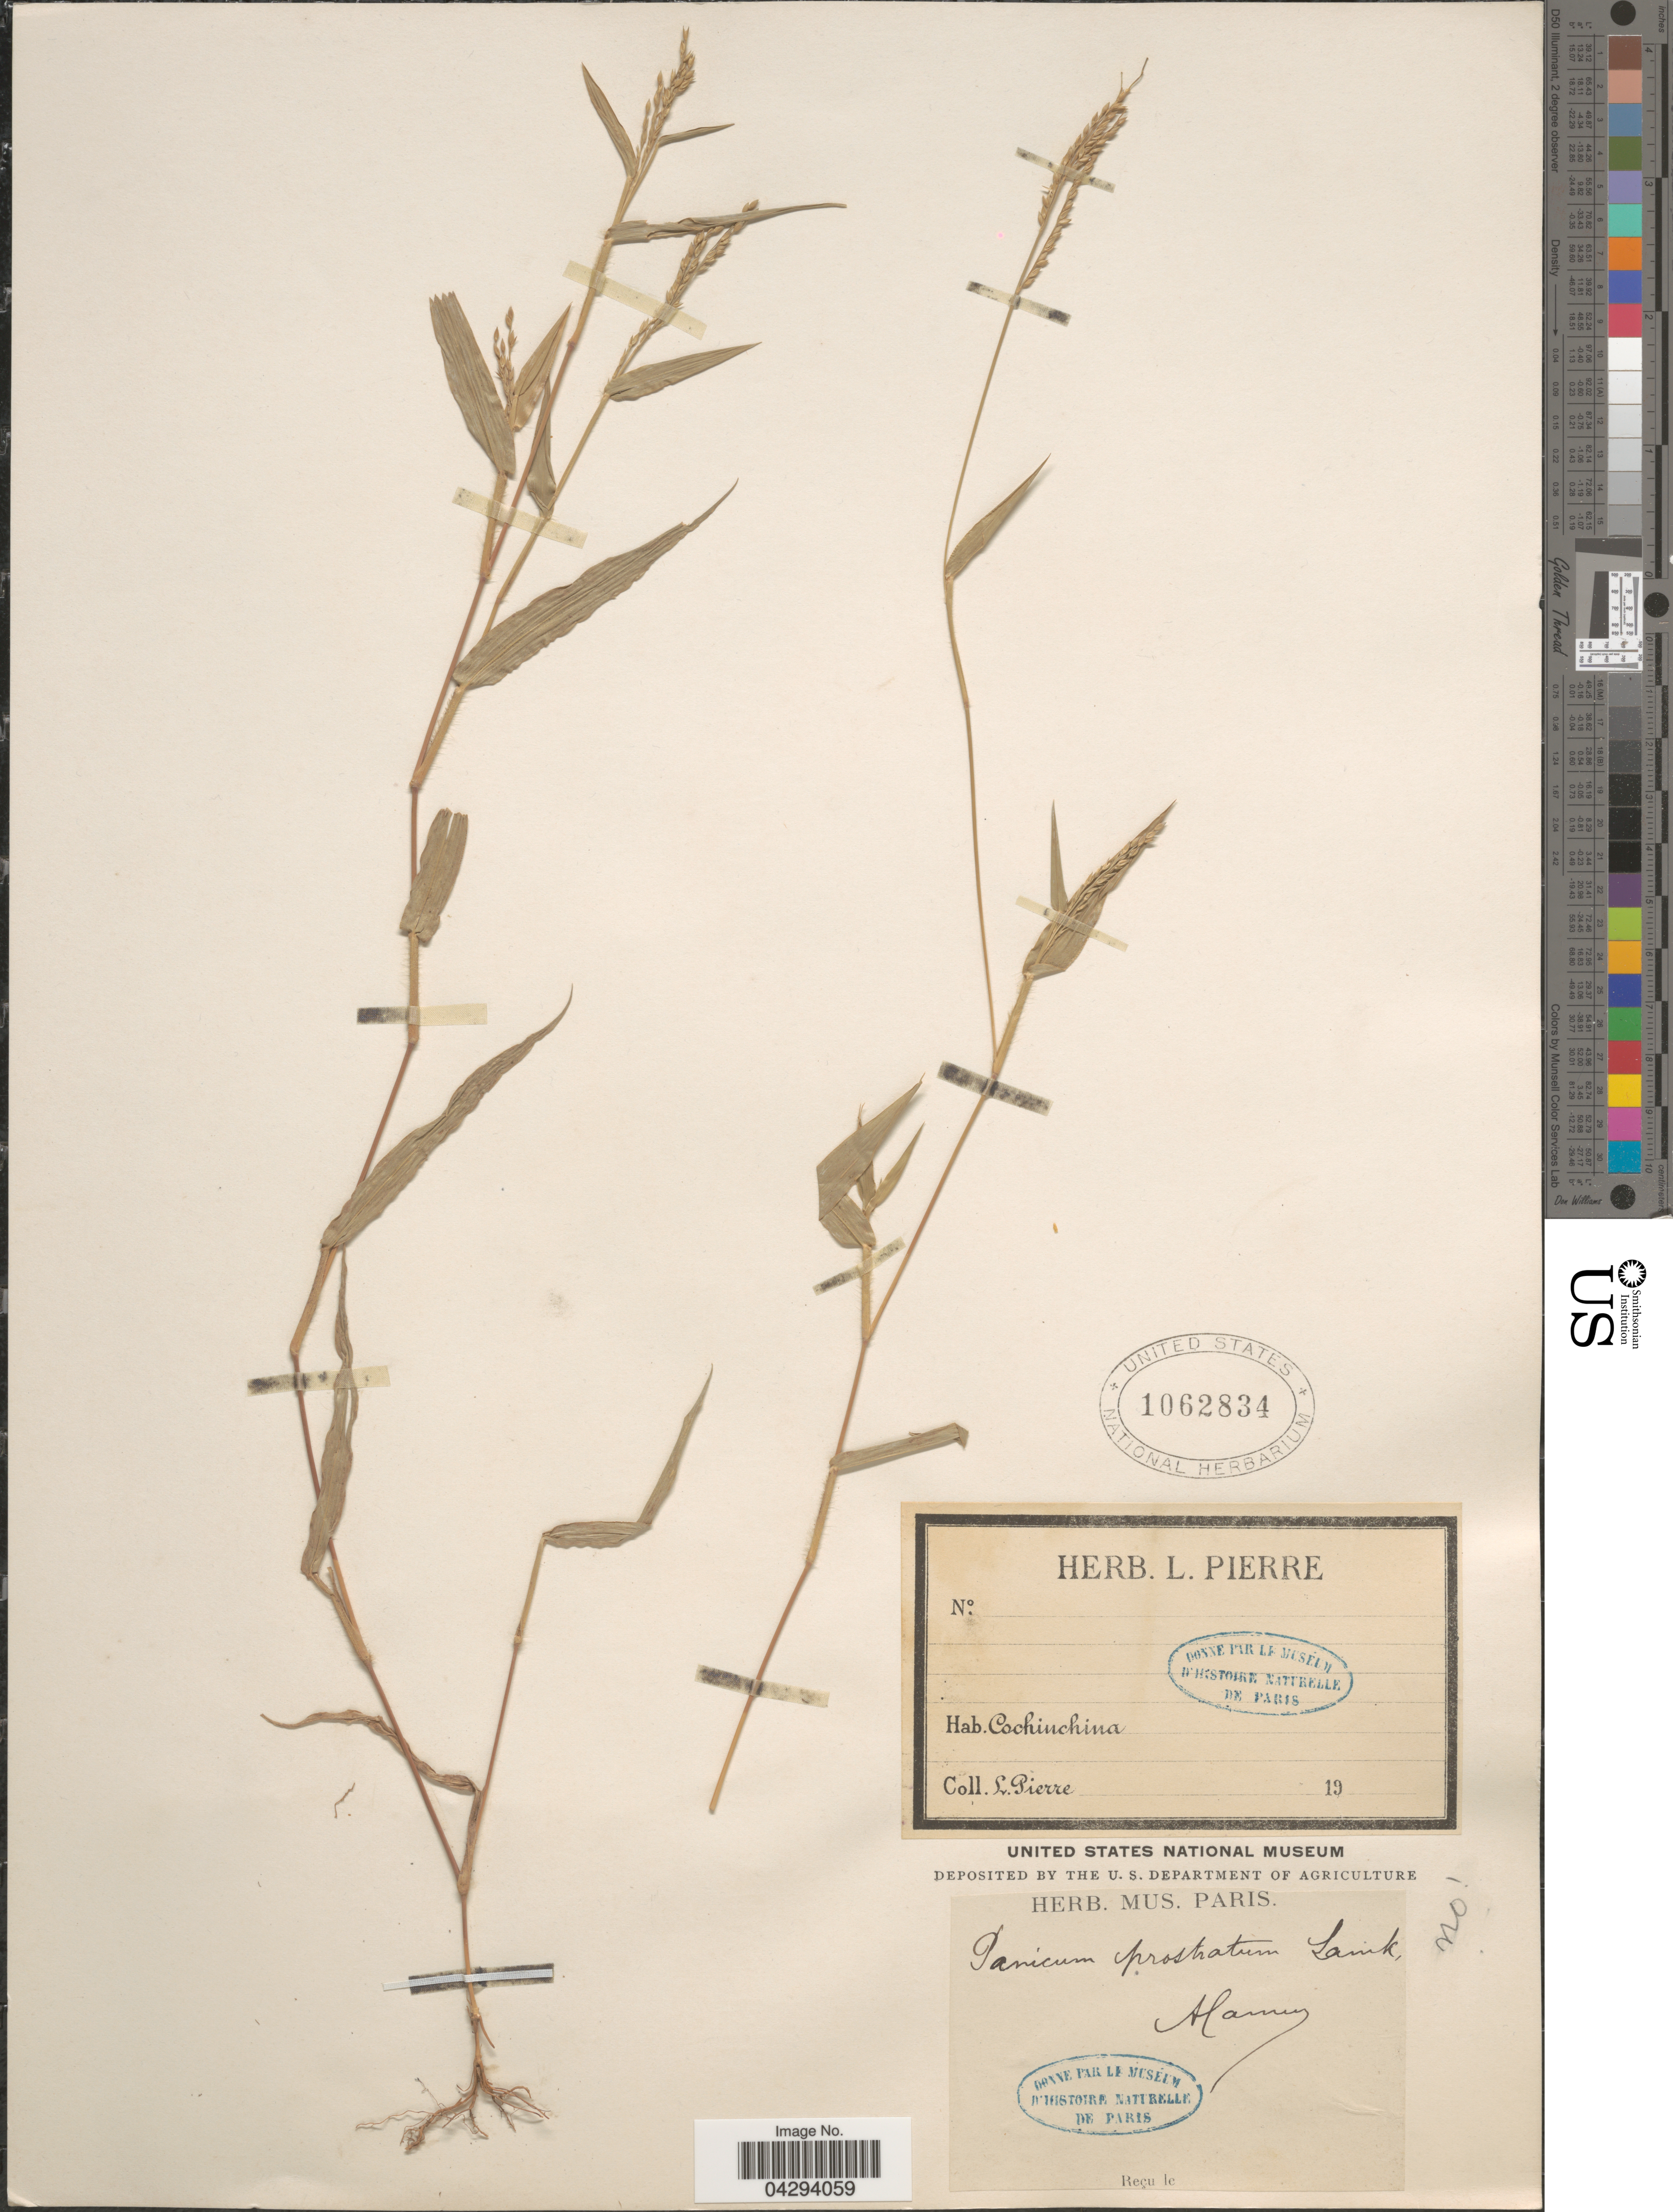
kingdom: Plantae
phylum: Tracheophyta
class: Liliopsida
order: Poales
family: Poaceae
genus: Urochloa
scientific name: Urochloa sp.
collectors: L. Pierre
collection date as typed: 19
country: Vietnam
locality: Cochinchina.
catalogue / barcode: US 1062834